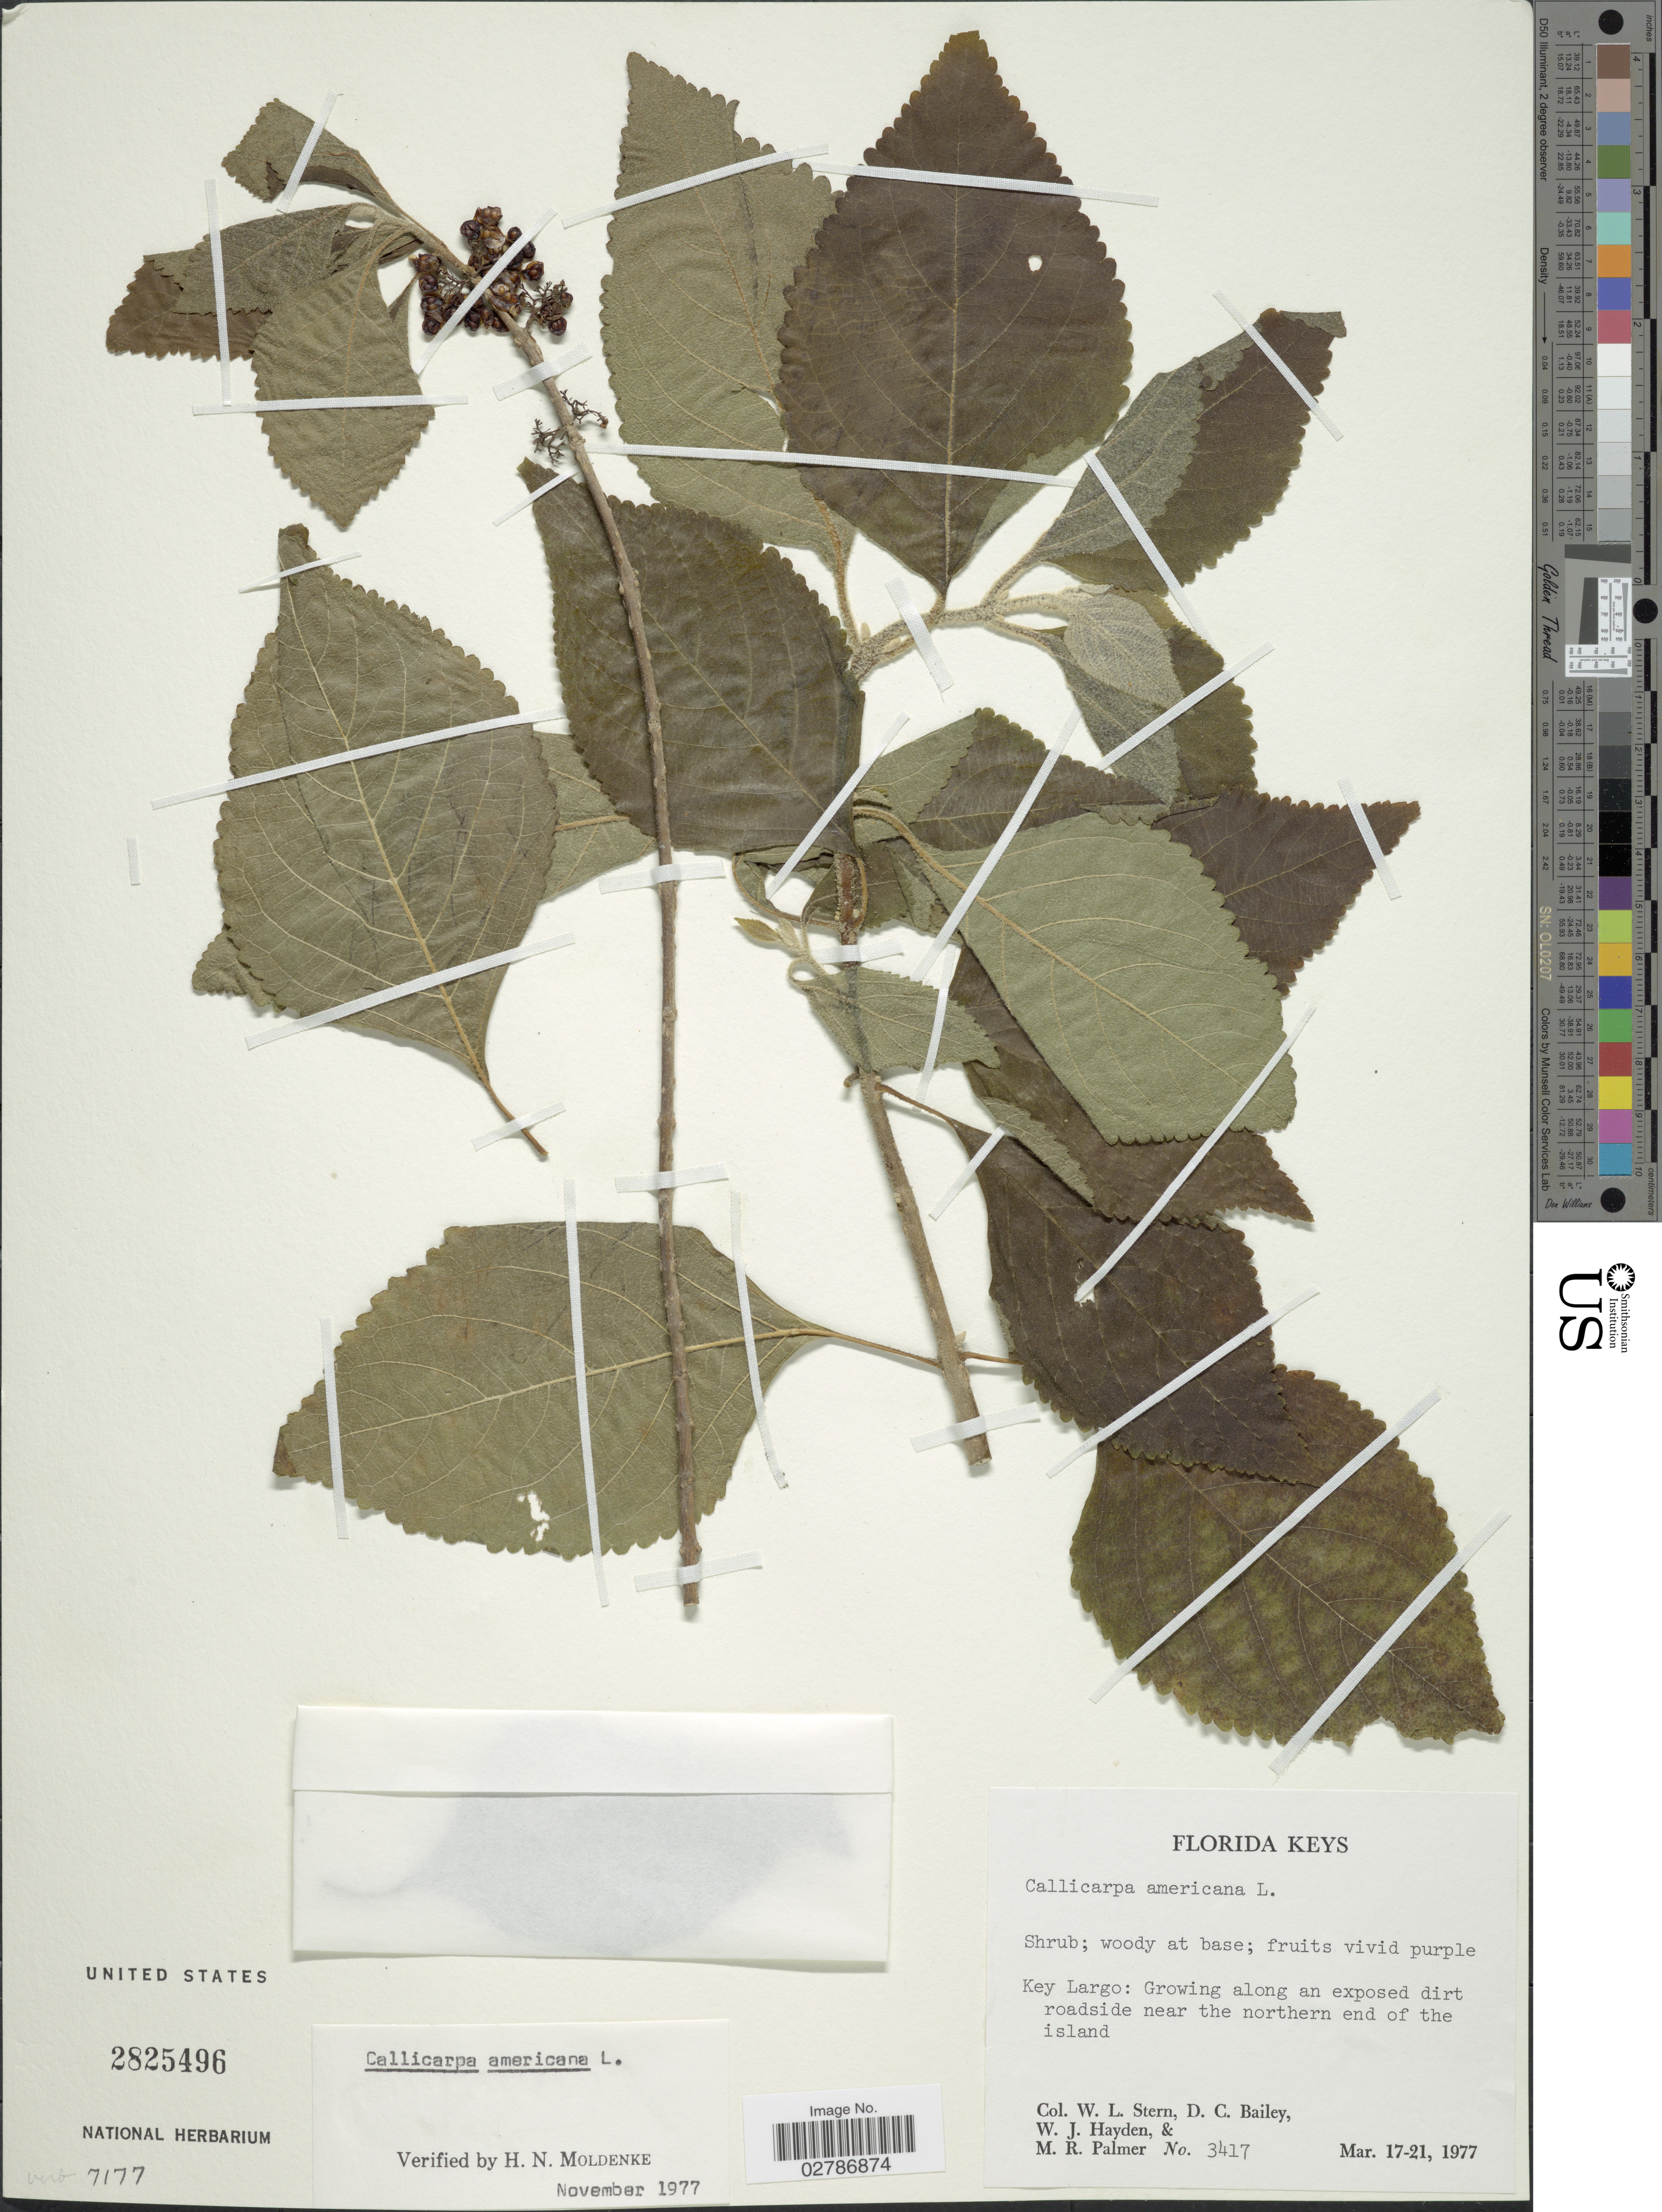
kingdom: Plantae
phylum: Tracheophyta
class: Magnoliopsida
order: Lamiales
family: Lamiaceae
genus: Callicarpa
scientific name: Callicarpa americana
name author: L.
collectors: W. L. Stern, D. C. Bailey, W. Hayden & M. R. Palmer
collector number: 3417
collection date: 1977-03-17/1977-03-21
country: United States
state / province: Florida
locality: Florida Keys. Key Largo: Growing along an exposed dirt roadside near the northern end of the island.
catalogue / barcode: US 2825496